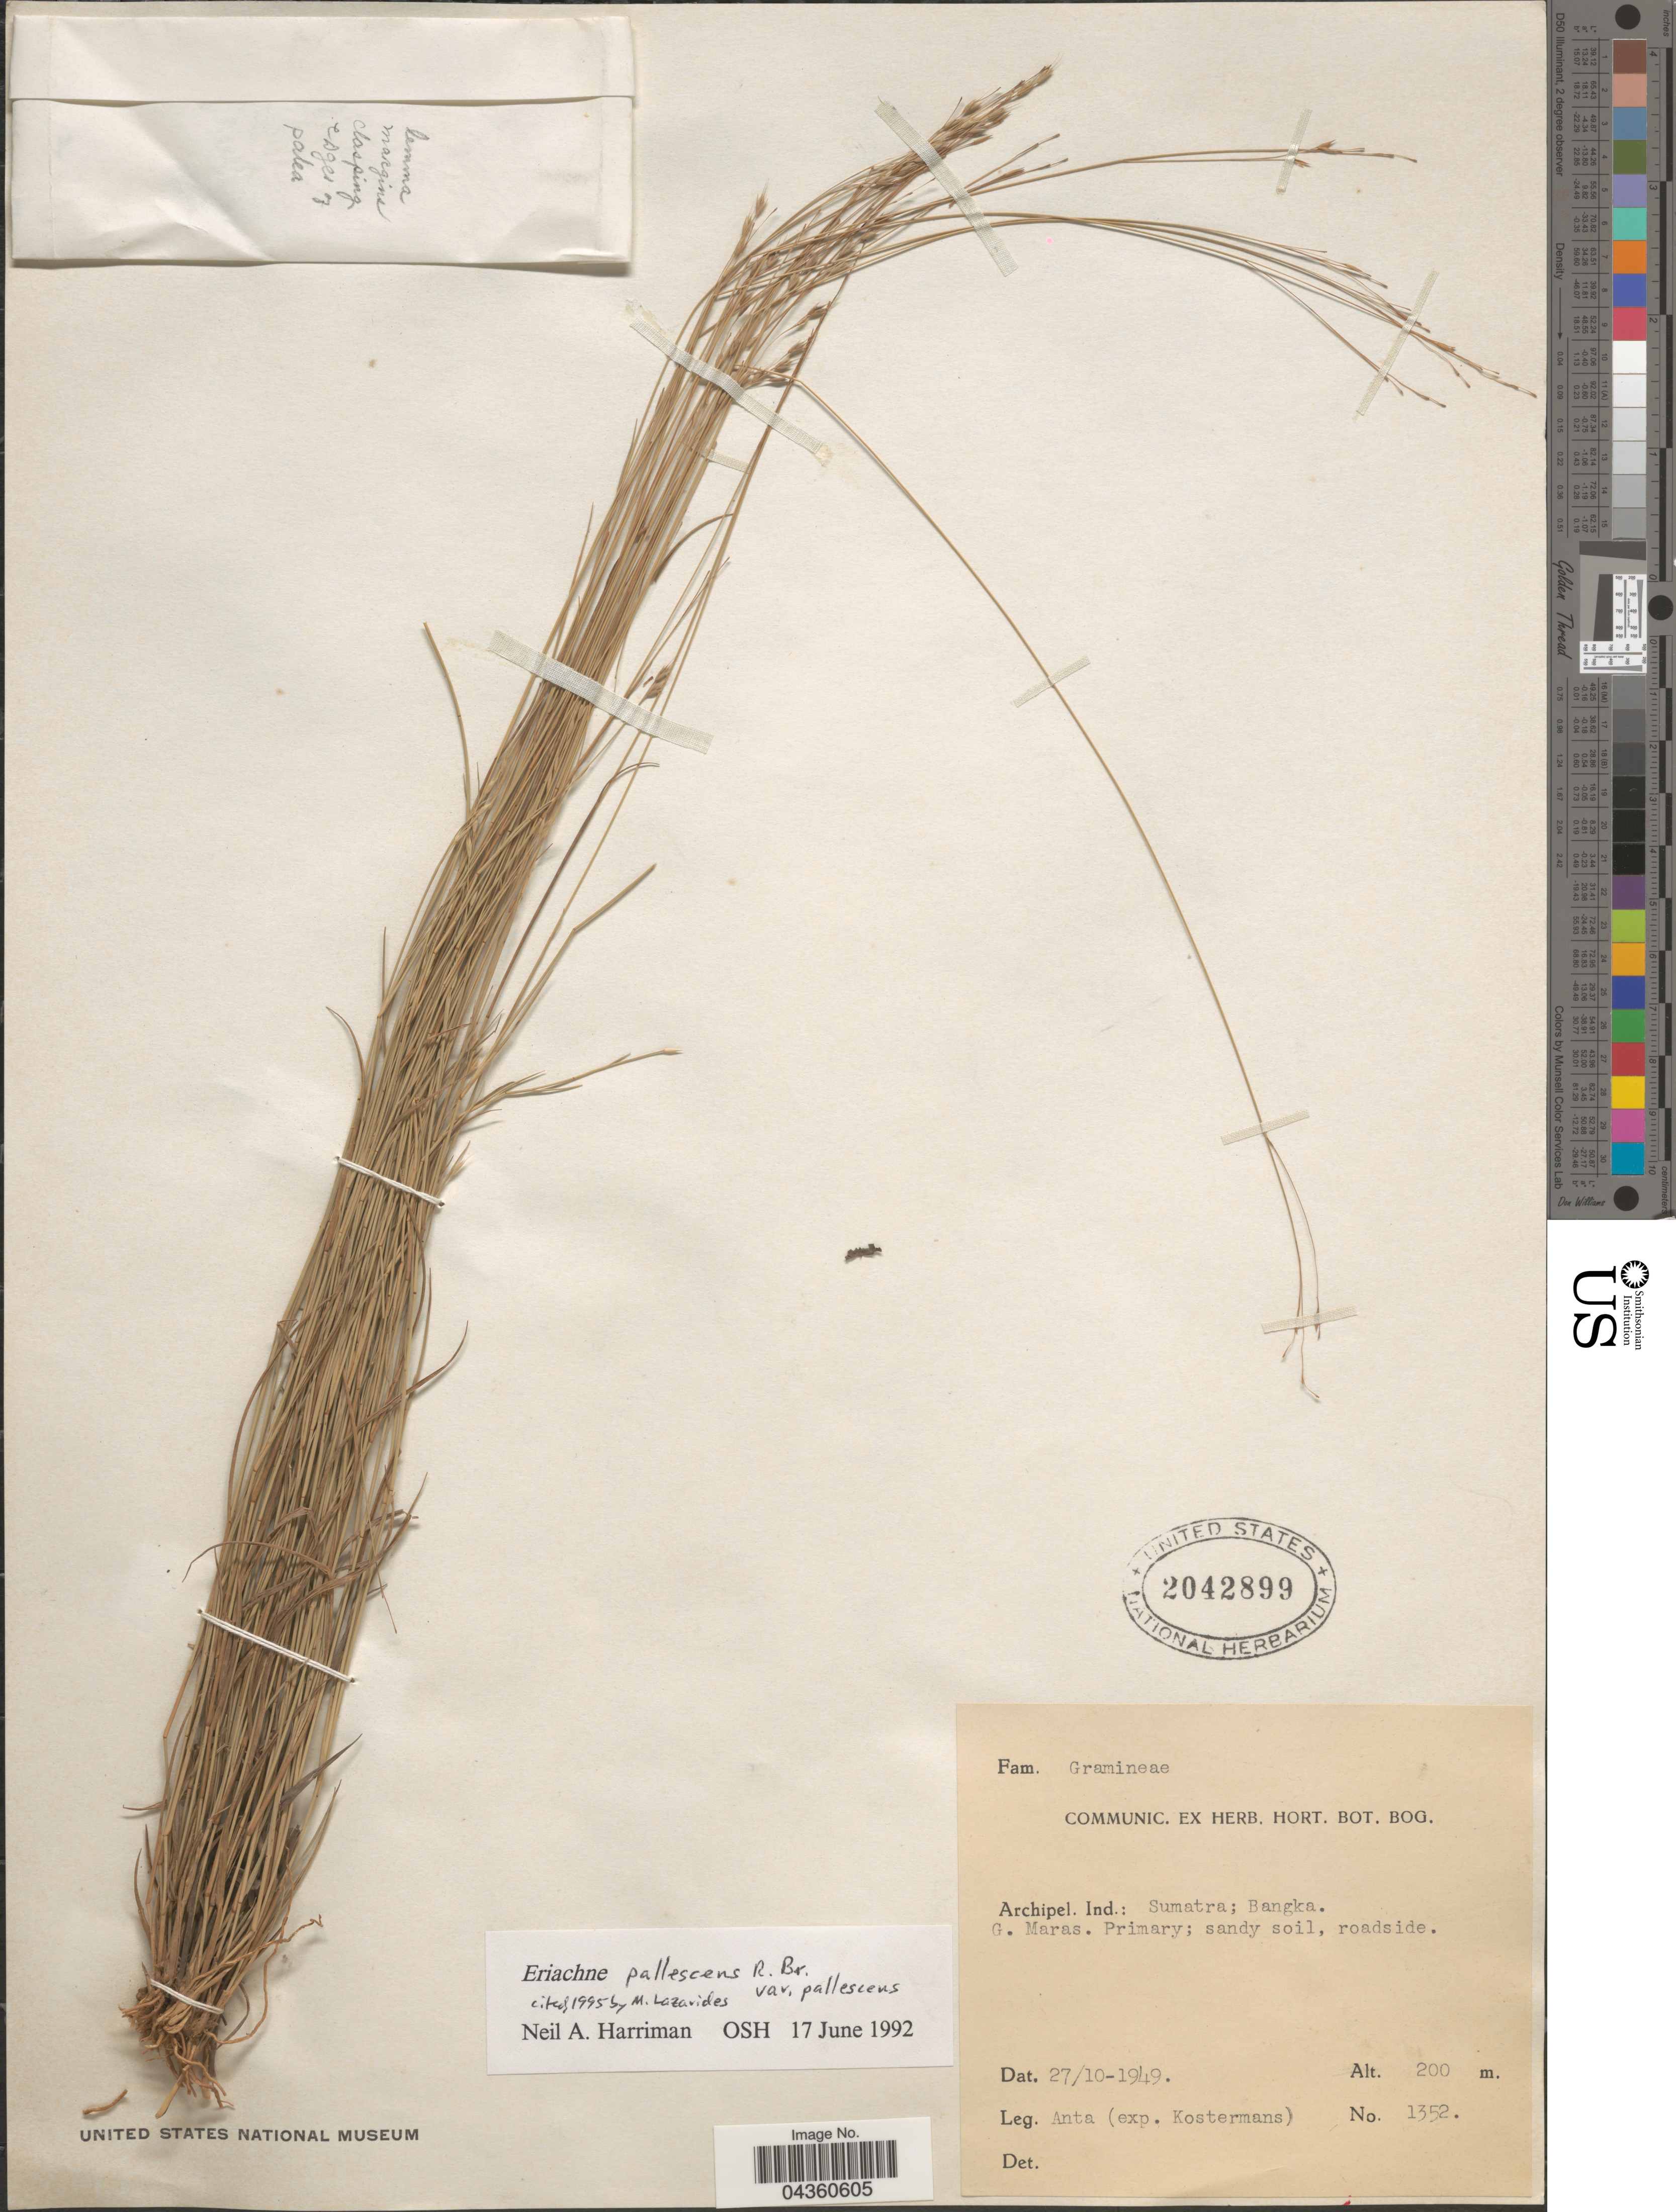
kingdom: Plantae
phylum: Tracheophyta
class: Liliopsida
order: Poales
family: Poaceae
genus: Eriachne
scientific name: Eriachne pallescens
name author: R. Br.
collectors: Anta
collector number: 1352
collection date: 1949-10-27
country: Indonesia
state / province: Sumatra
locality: Archipel. Ind.: Sumatra; Bangka. G. Maras. Primary; sandy soil, roadside.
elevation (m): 200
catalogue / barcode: US 2042899